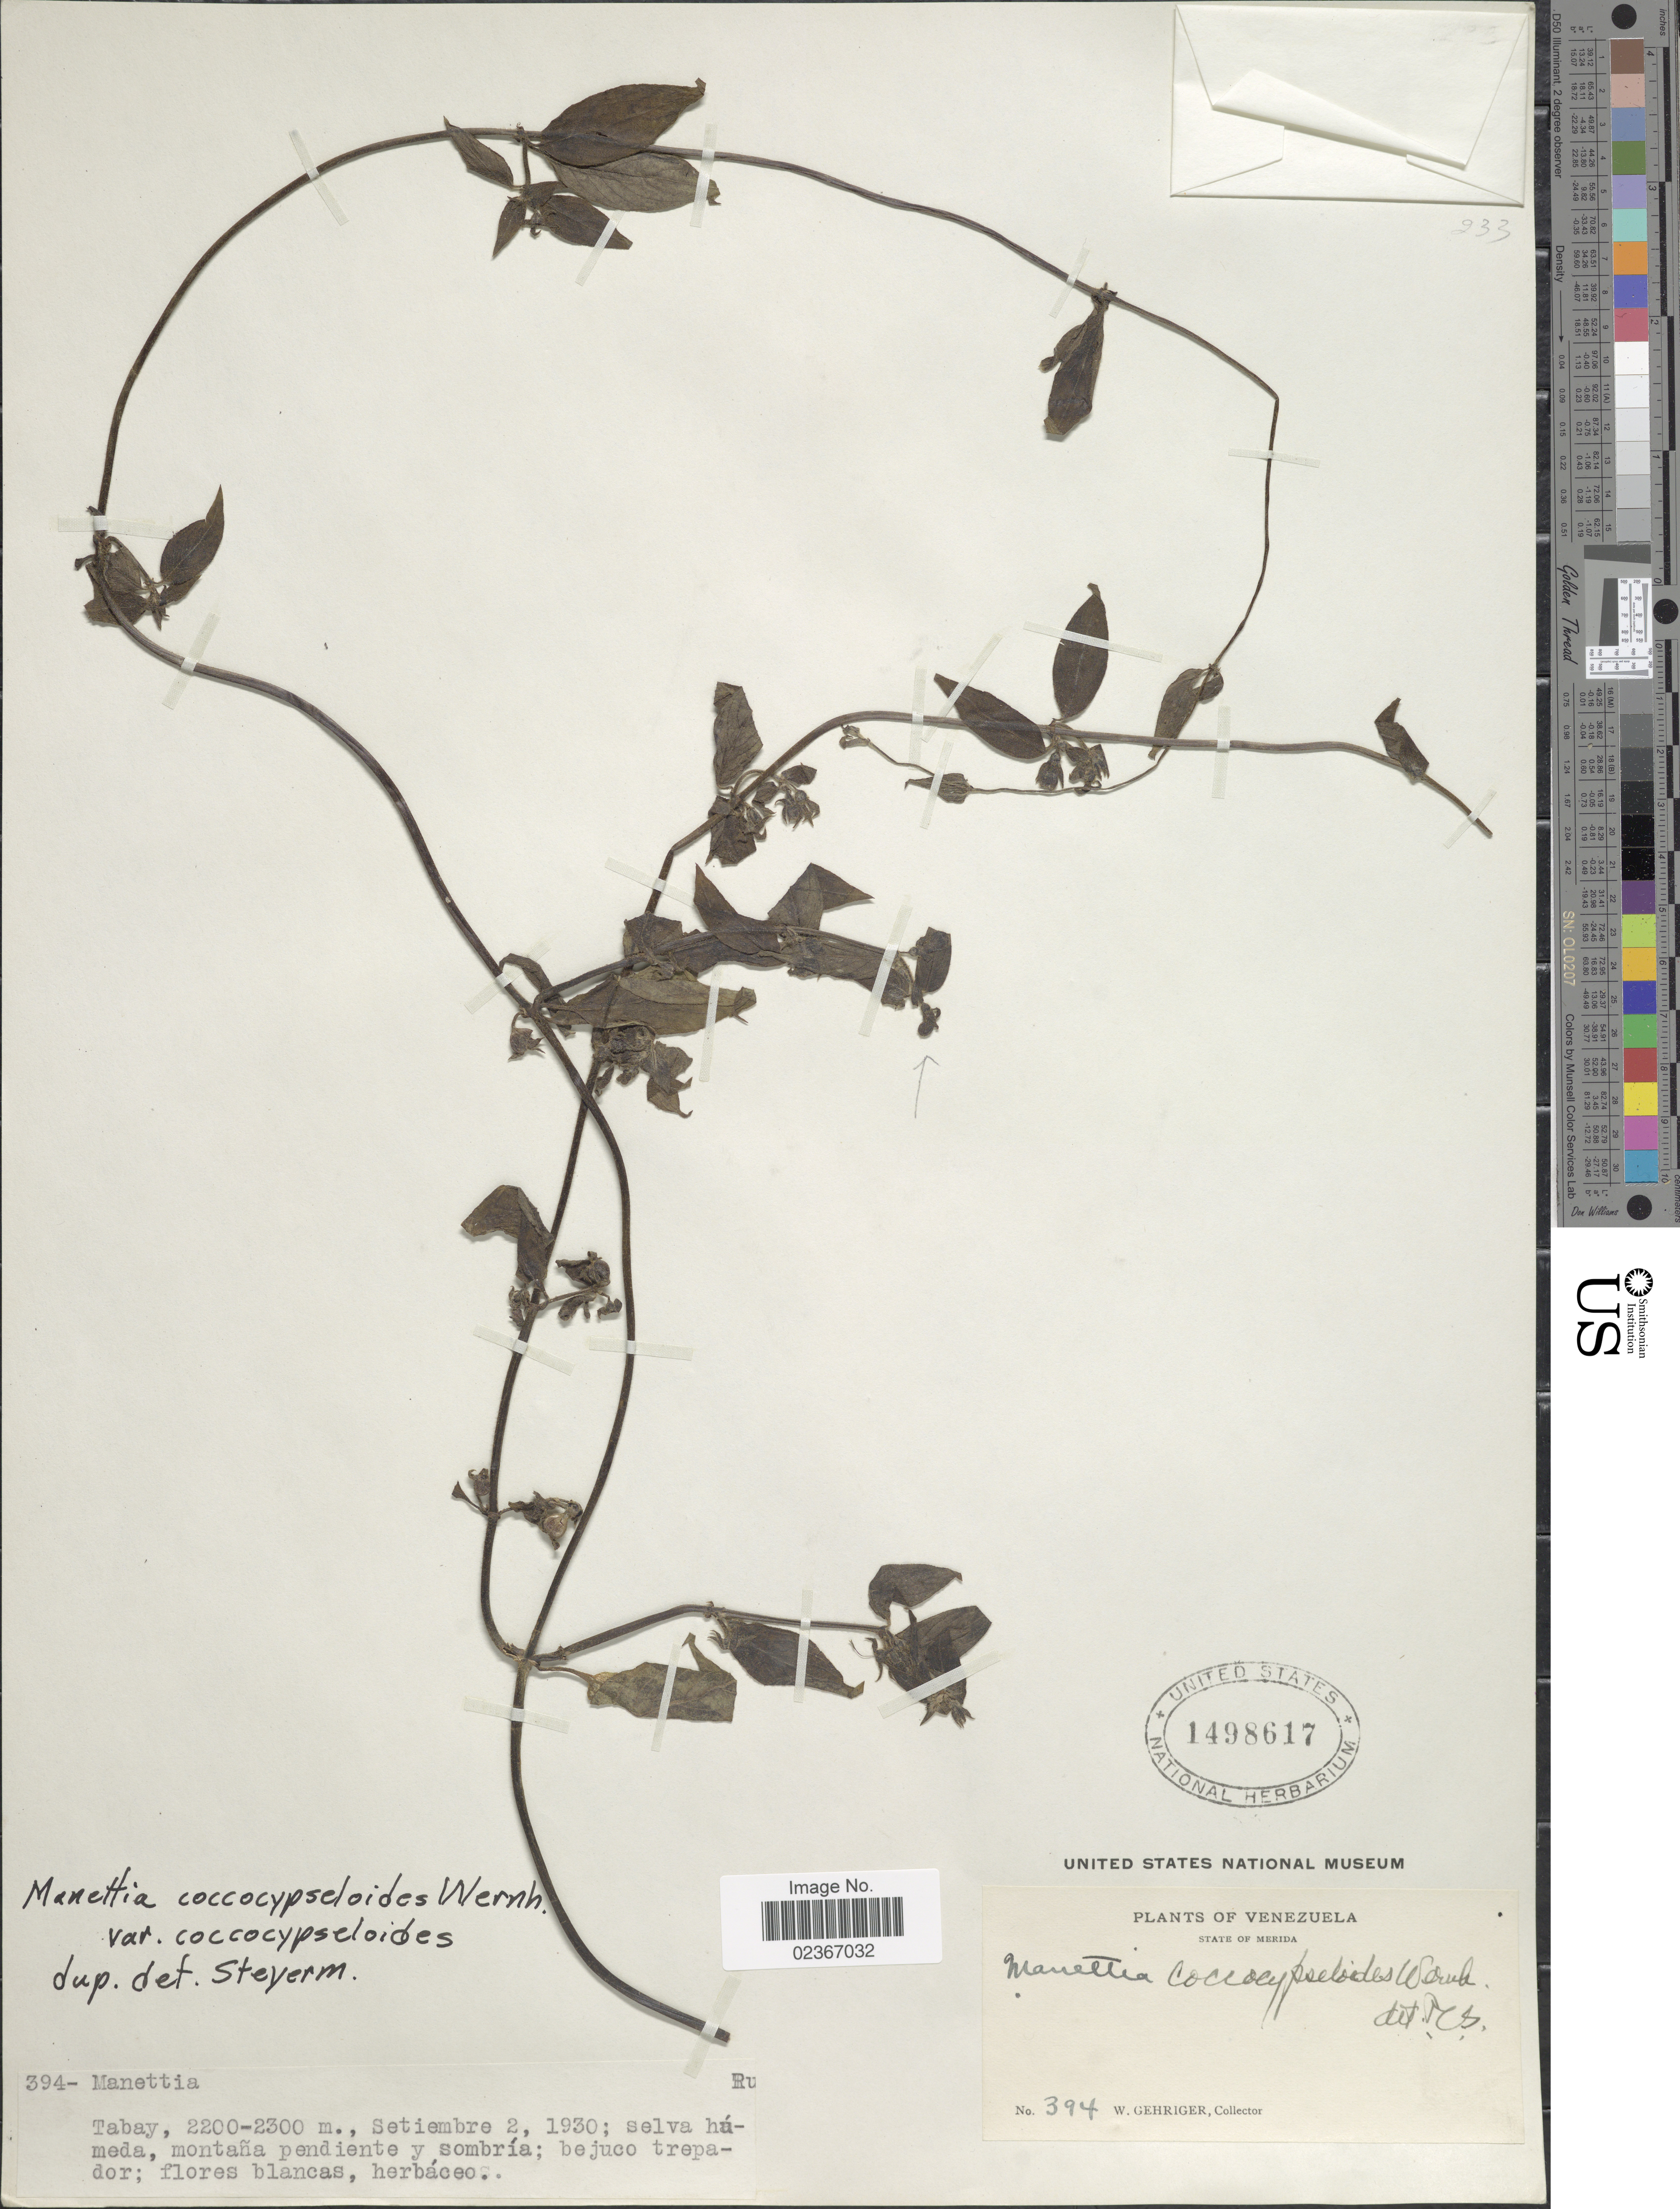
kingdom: Plantae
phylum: Tracheophyta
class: Magnoliopsida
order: Gentianales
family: Rubiaceae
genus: Manettia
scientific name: Manettia coccocypseloides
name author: Wernham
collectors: W. Gehriger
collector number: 394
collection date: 1930-09-02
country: Venezuela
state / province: Mérida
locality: Tabay, selva humeda, montana pendiente y sombria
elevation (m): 2200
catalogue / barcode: US 1498617